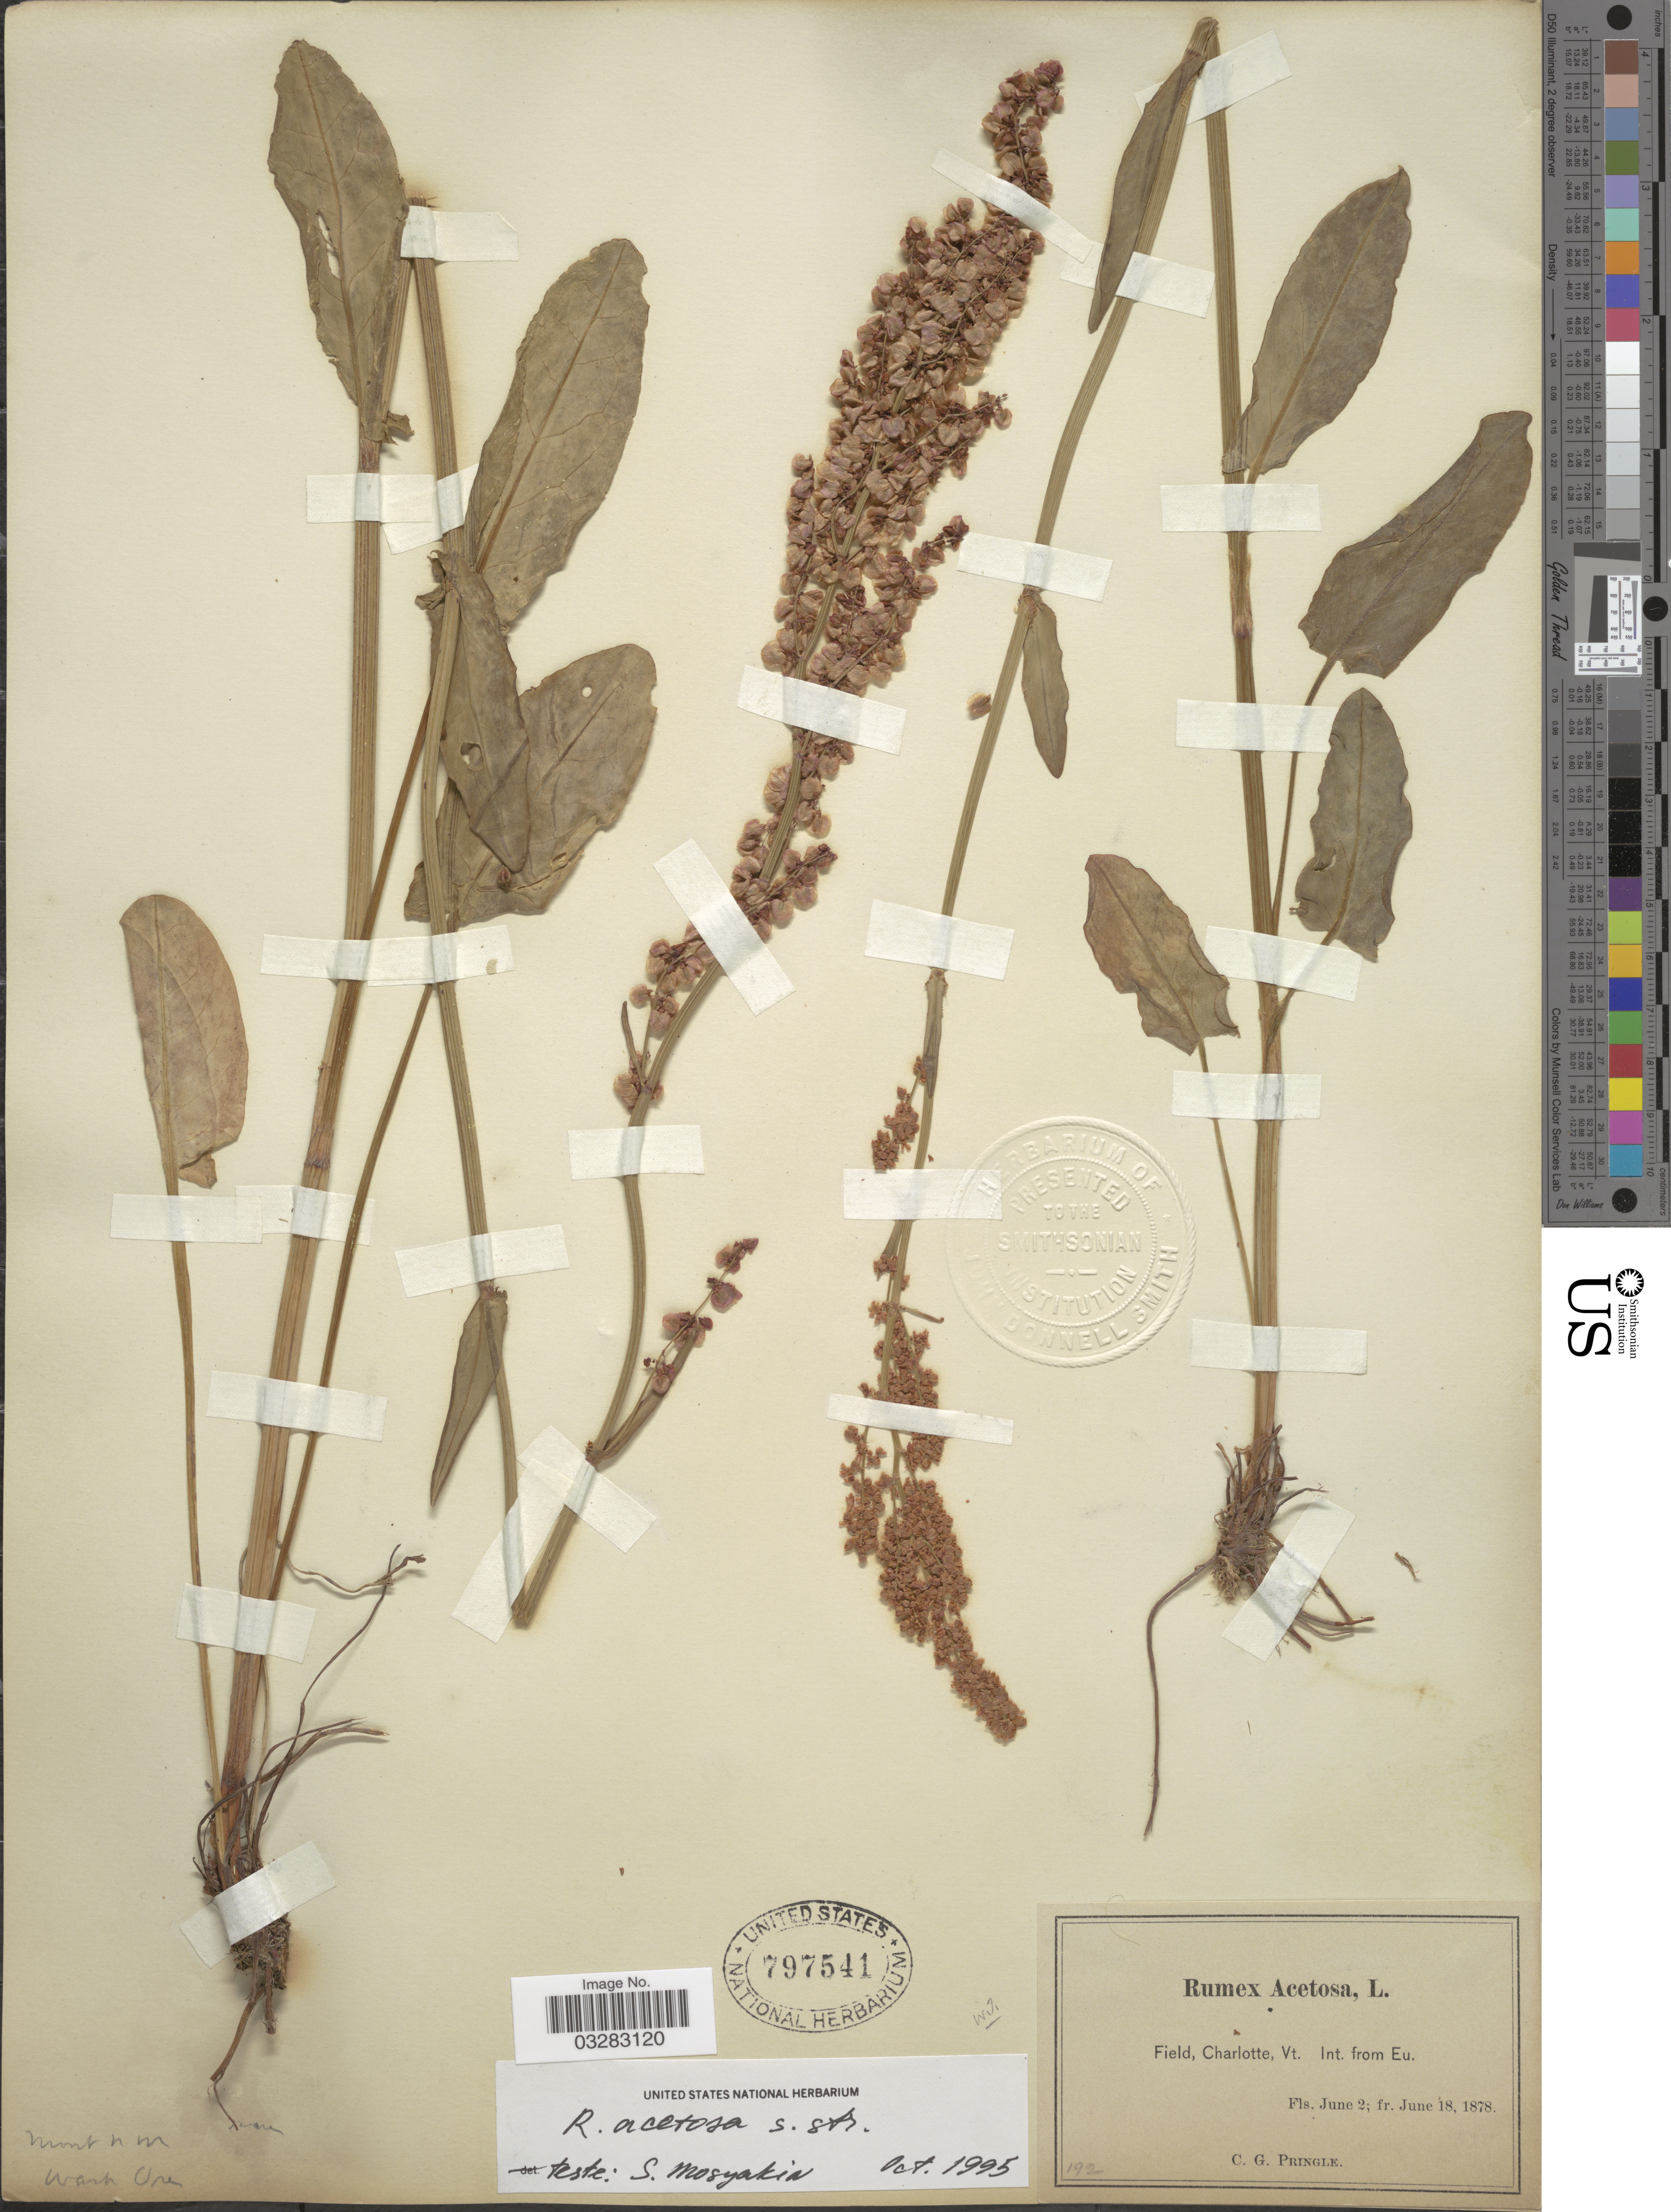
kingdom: Plantae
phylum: Tracheophyta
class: Magnoliopsida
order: Caryophyllales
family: Polygonaceae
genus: Rumex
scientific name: Rumex acetosa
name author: L.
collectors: C. G. Pringle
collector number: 192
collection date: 1878-06-02/1878-06-18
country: United States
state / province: Vermont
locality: Field, Charlotte. Int. from Eu.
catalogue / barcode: US 797541